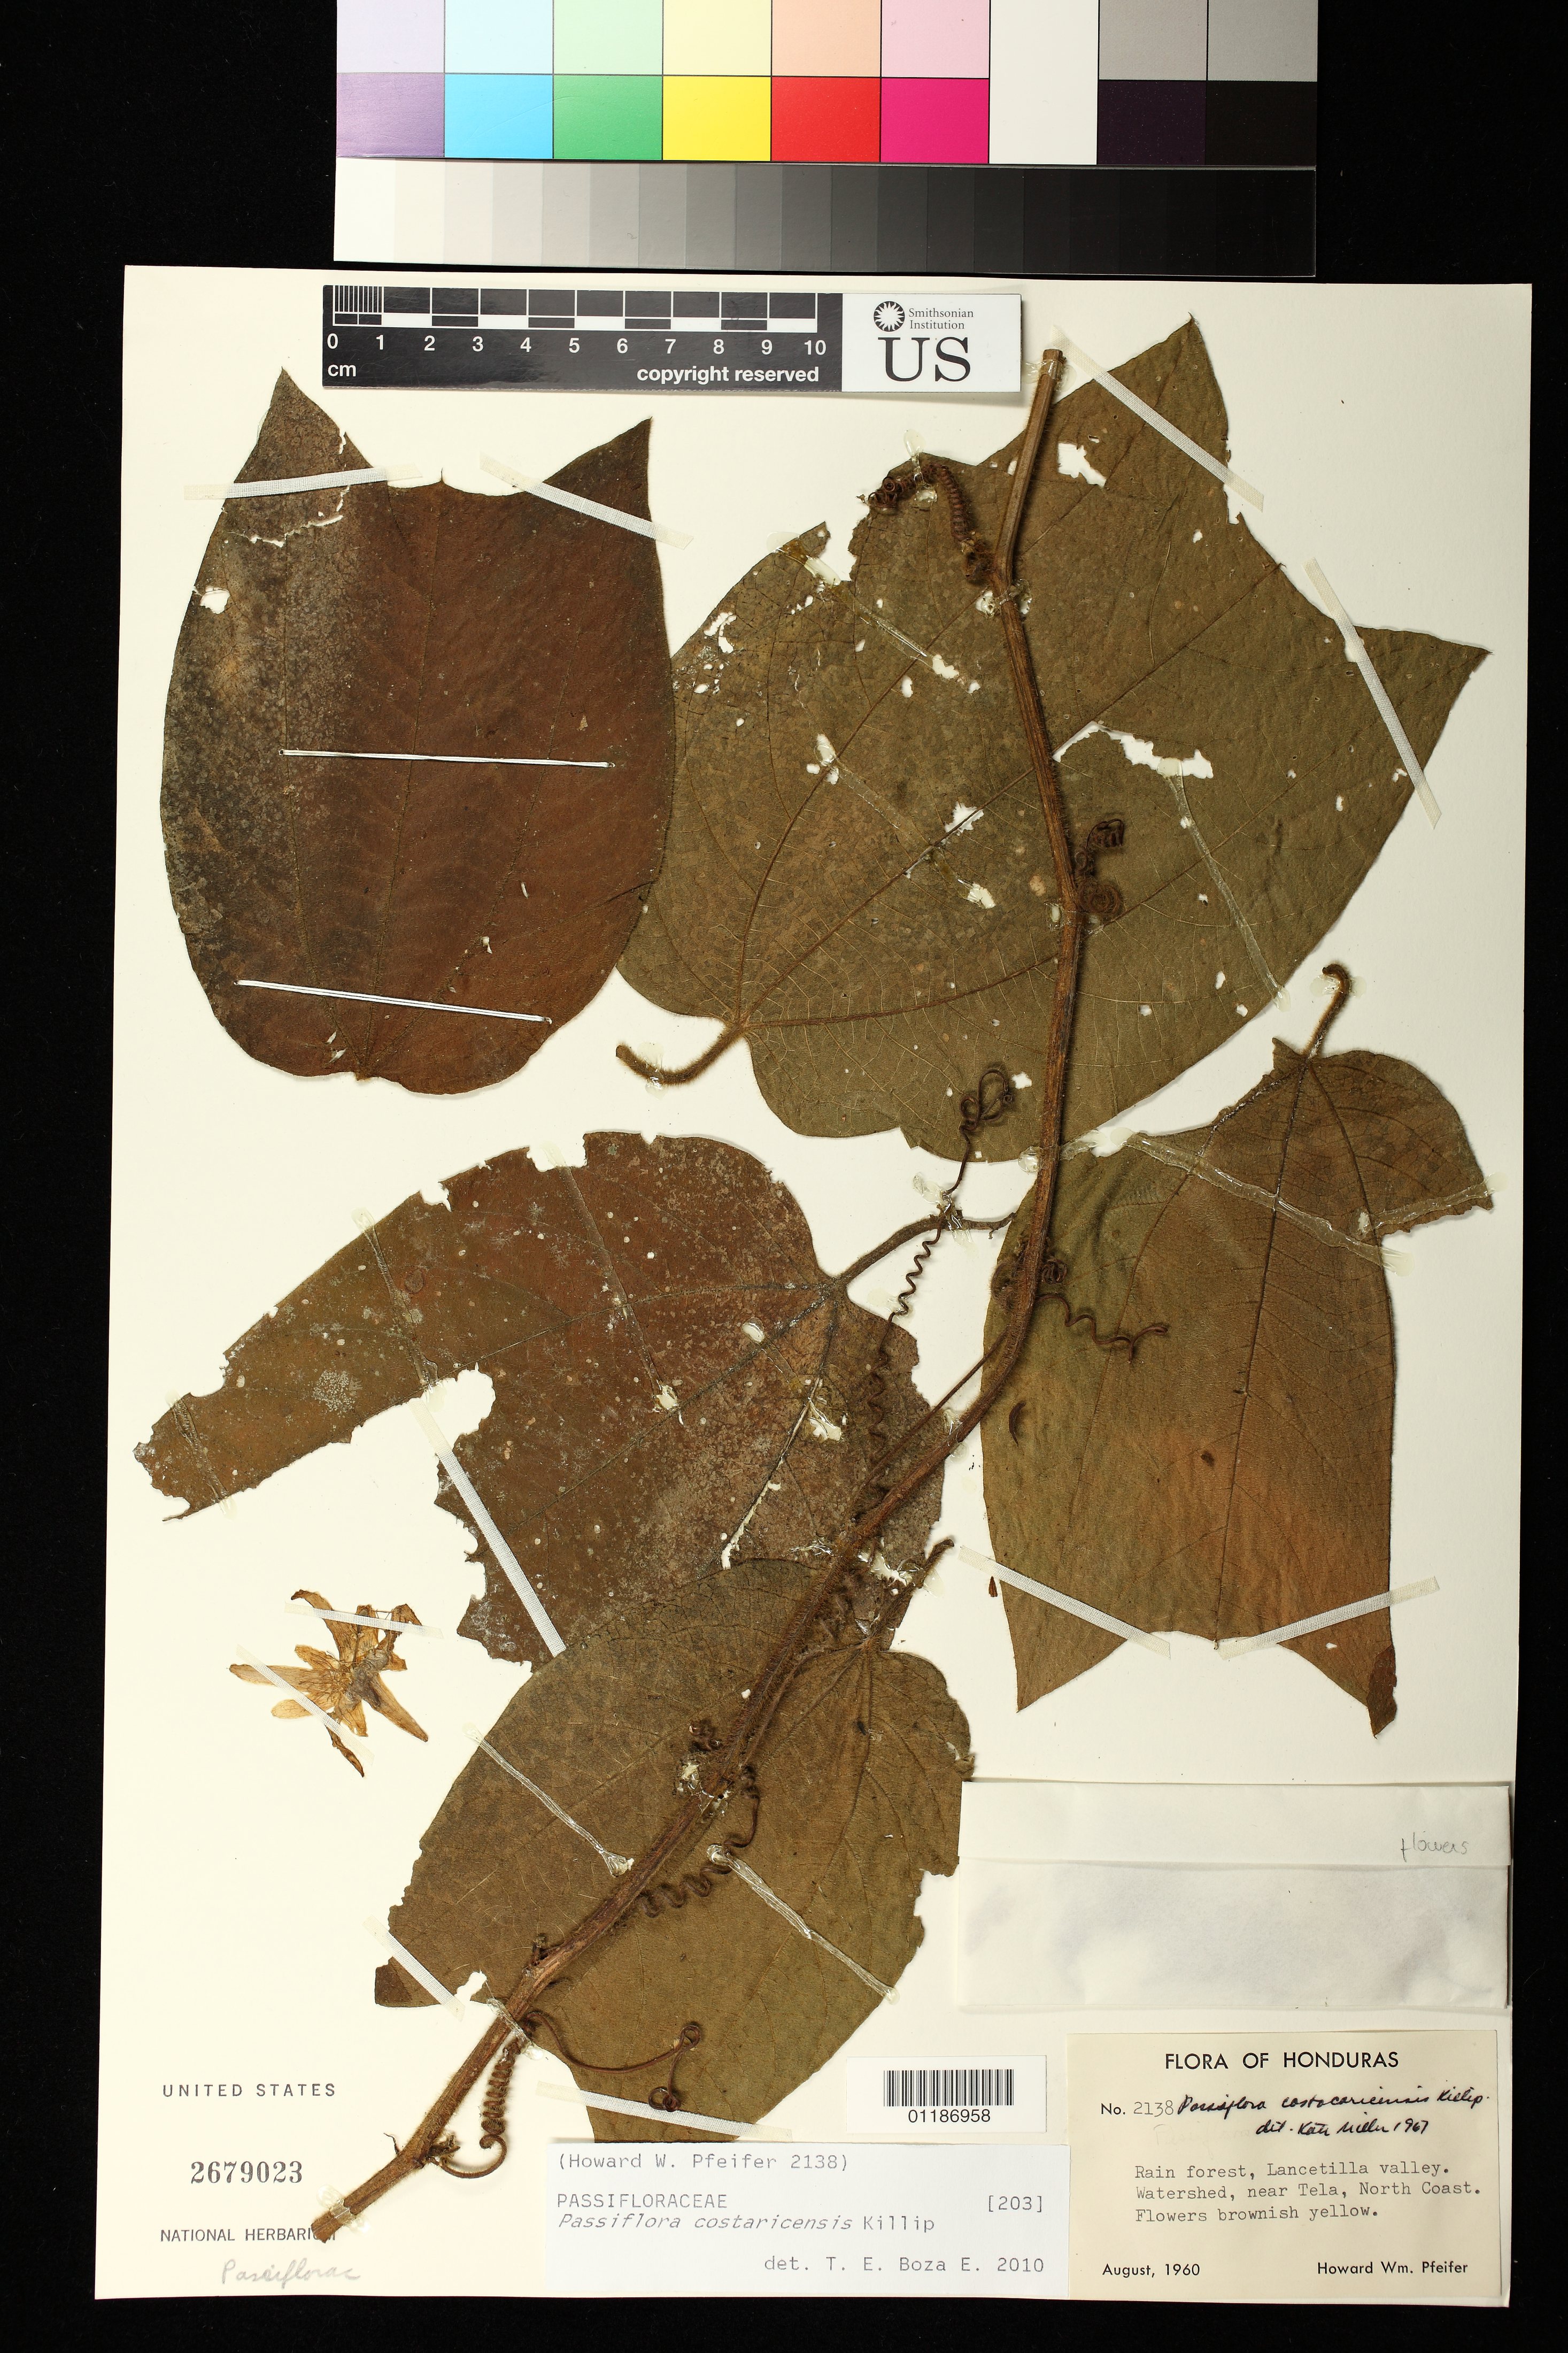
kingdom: Plantae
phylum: Tracheophyta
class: Magnoliopsida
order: Malpighiales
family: Passifloraceae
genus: Passiflora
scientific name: Passiflora costaricensis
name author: Killip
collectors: H. W. Pfeifer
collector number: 2138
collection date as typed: Aug 1960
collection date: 1960-08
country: Honduras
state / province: Atlántida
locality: Lancetilla Valley, watershed, near Tela, north coast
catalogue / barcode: US 2679023